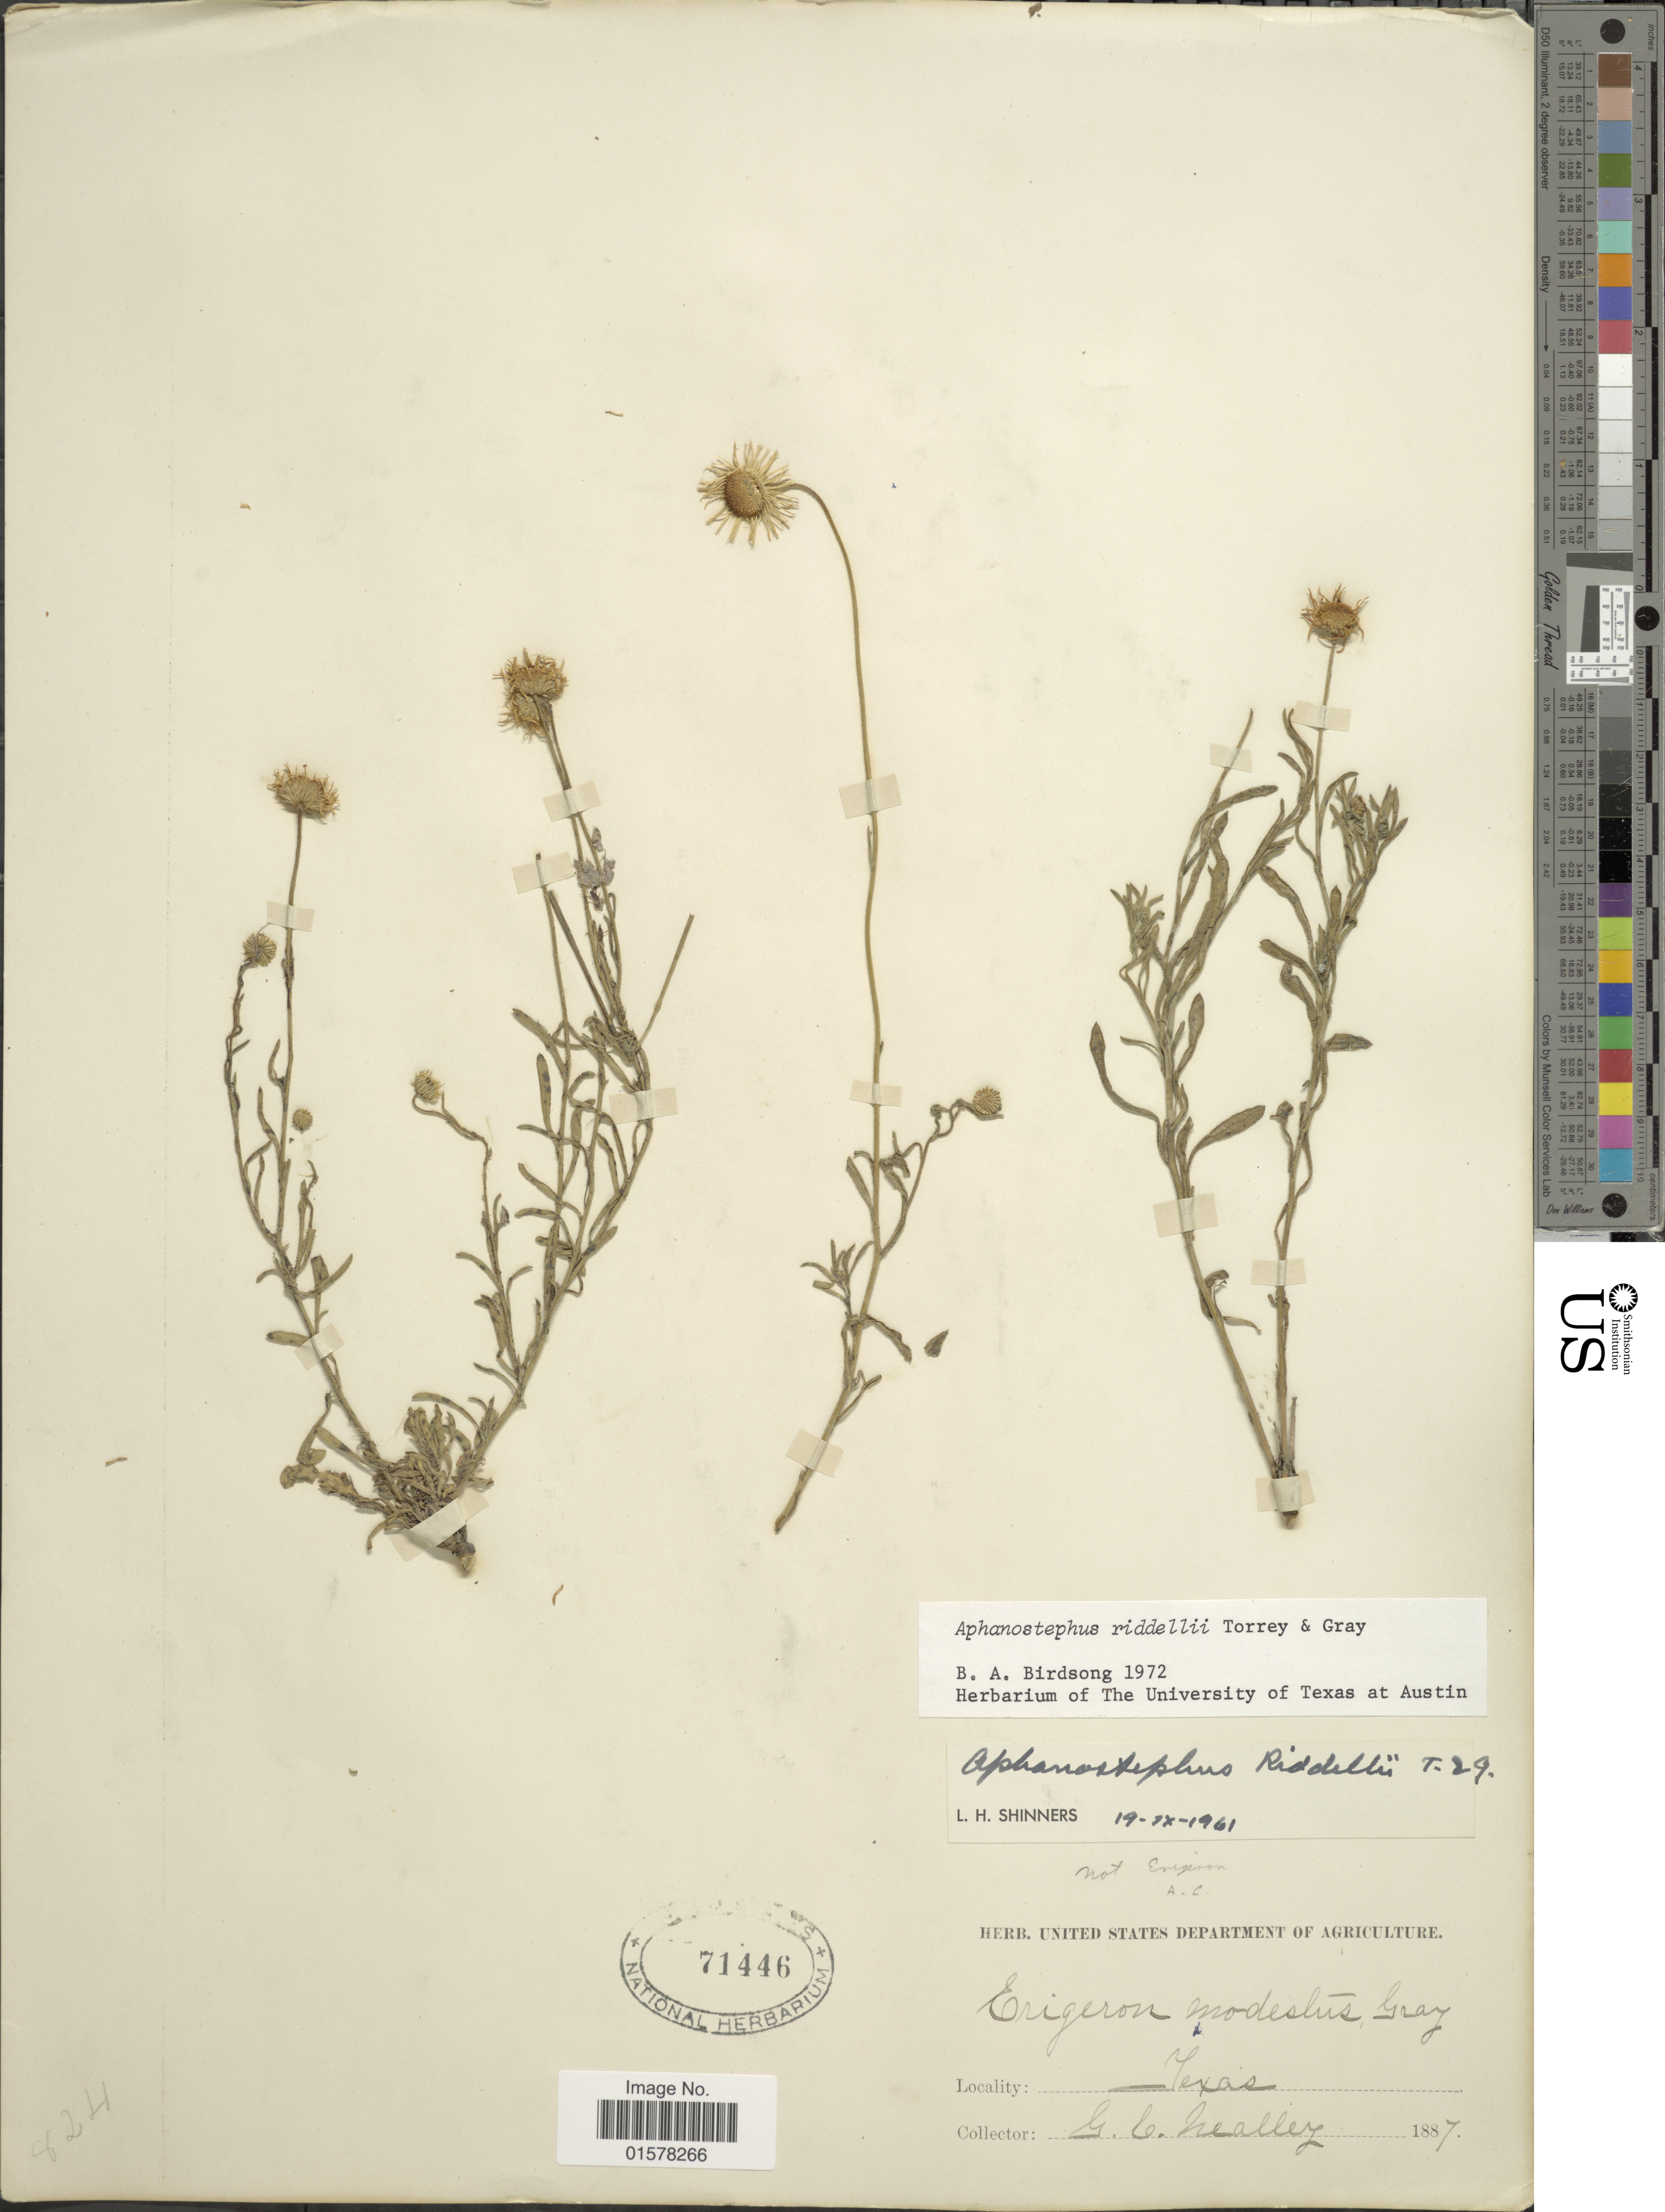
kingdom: Plantae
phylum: Tracheophyta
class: Magnoliopsida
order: Asterales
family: Asteraceae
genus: Aphanostephus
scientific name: Aphanostephus riddellii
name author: Torr. & A. Gray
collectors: G. C. Nealley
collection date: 1887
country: United States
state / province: Texas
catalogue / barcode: US 71446